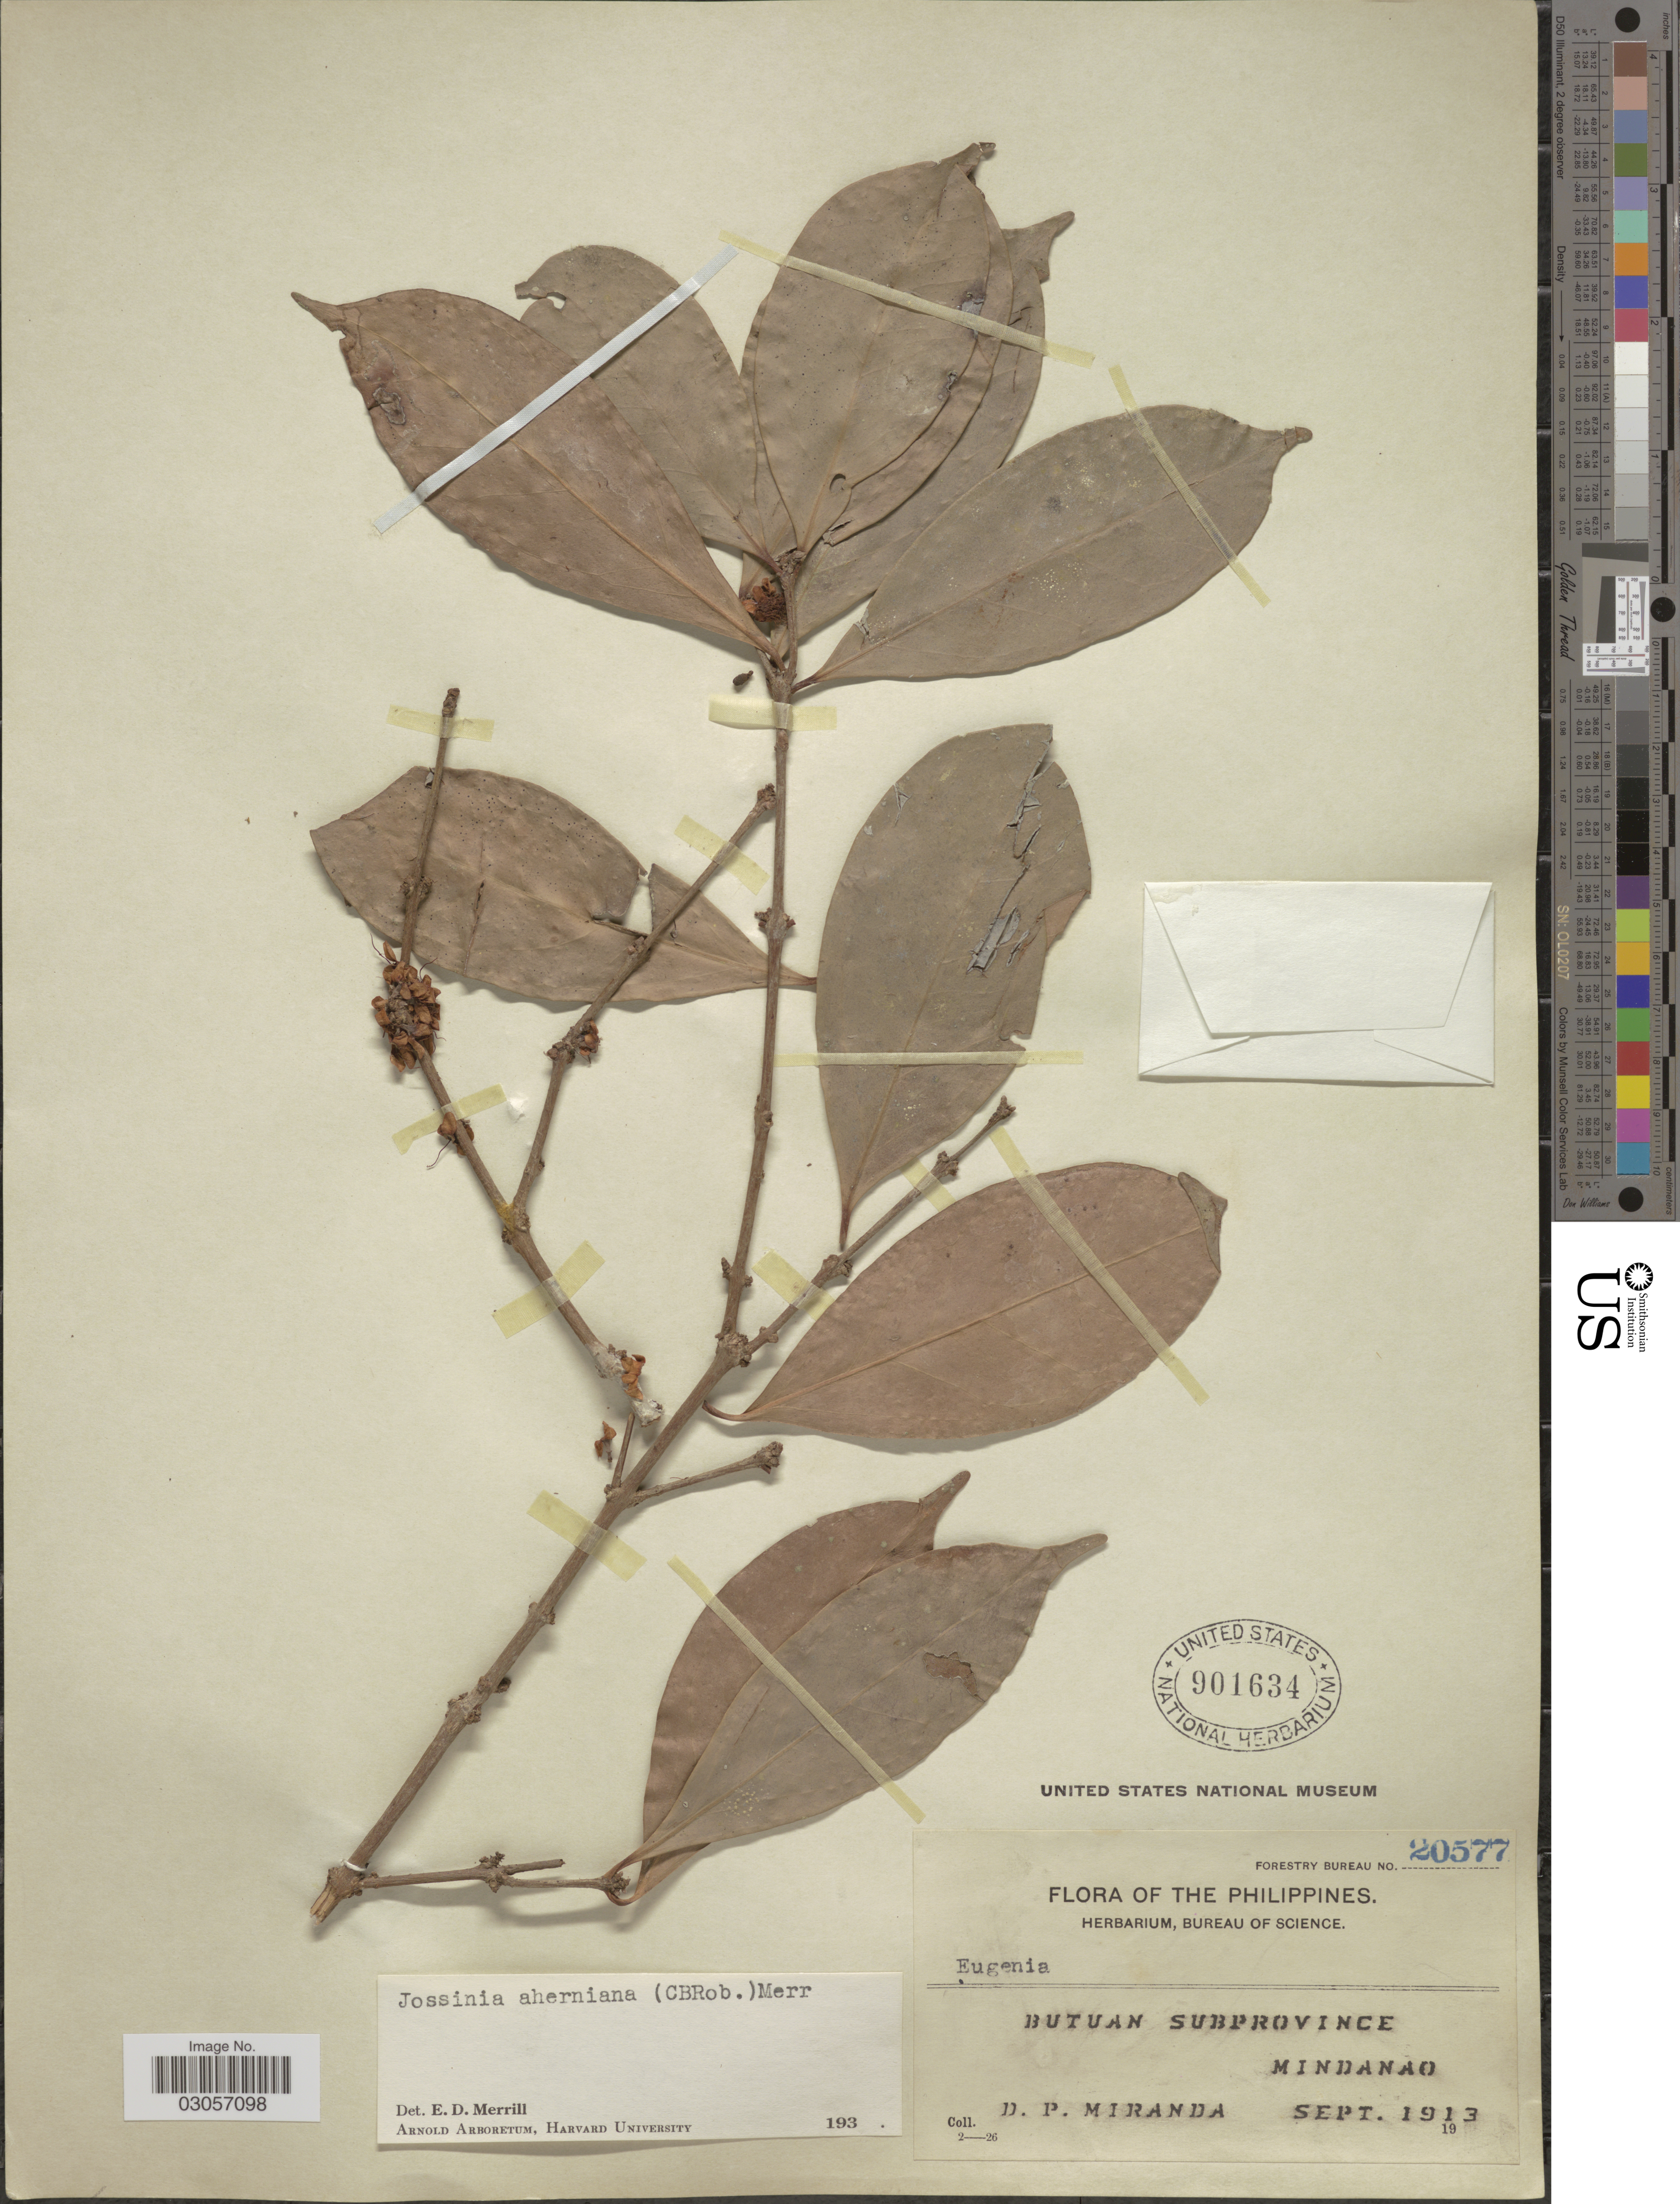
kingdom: Plantae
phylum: Tracheophyta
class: Magnoliopsida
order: Myrtales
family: Myrtaceae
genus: Eugenia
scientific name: Eugenia aherniana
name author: C.B. Rob.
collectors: D. P. Miranda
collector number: Forestry Bureau 20577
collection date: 1913-09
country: Philippines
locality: Butuan Subprovince, Mindanao.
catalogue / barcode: US 901634